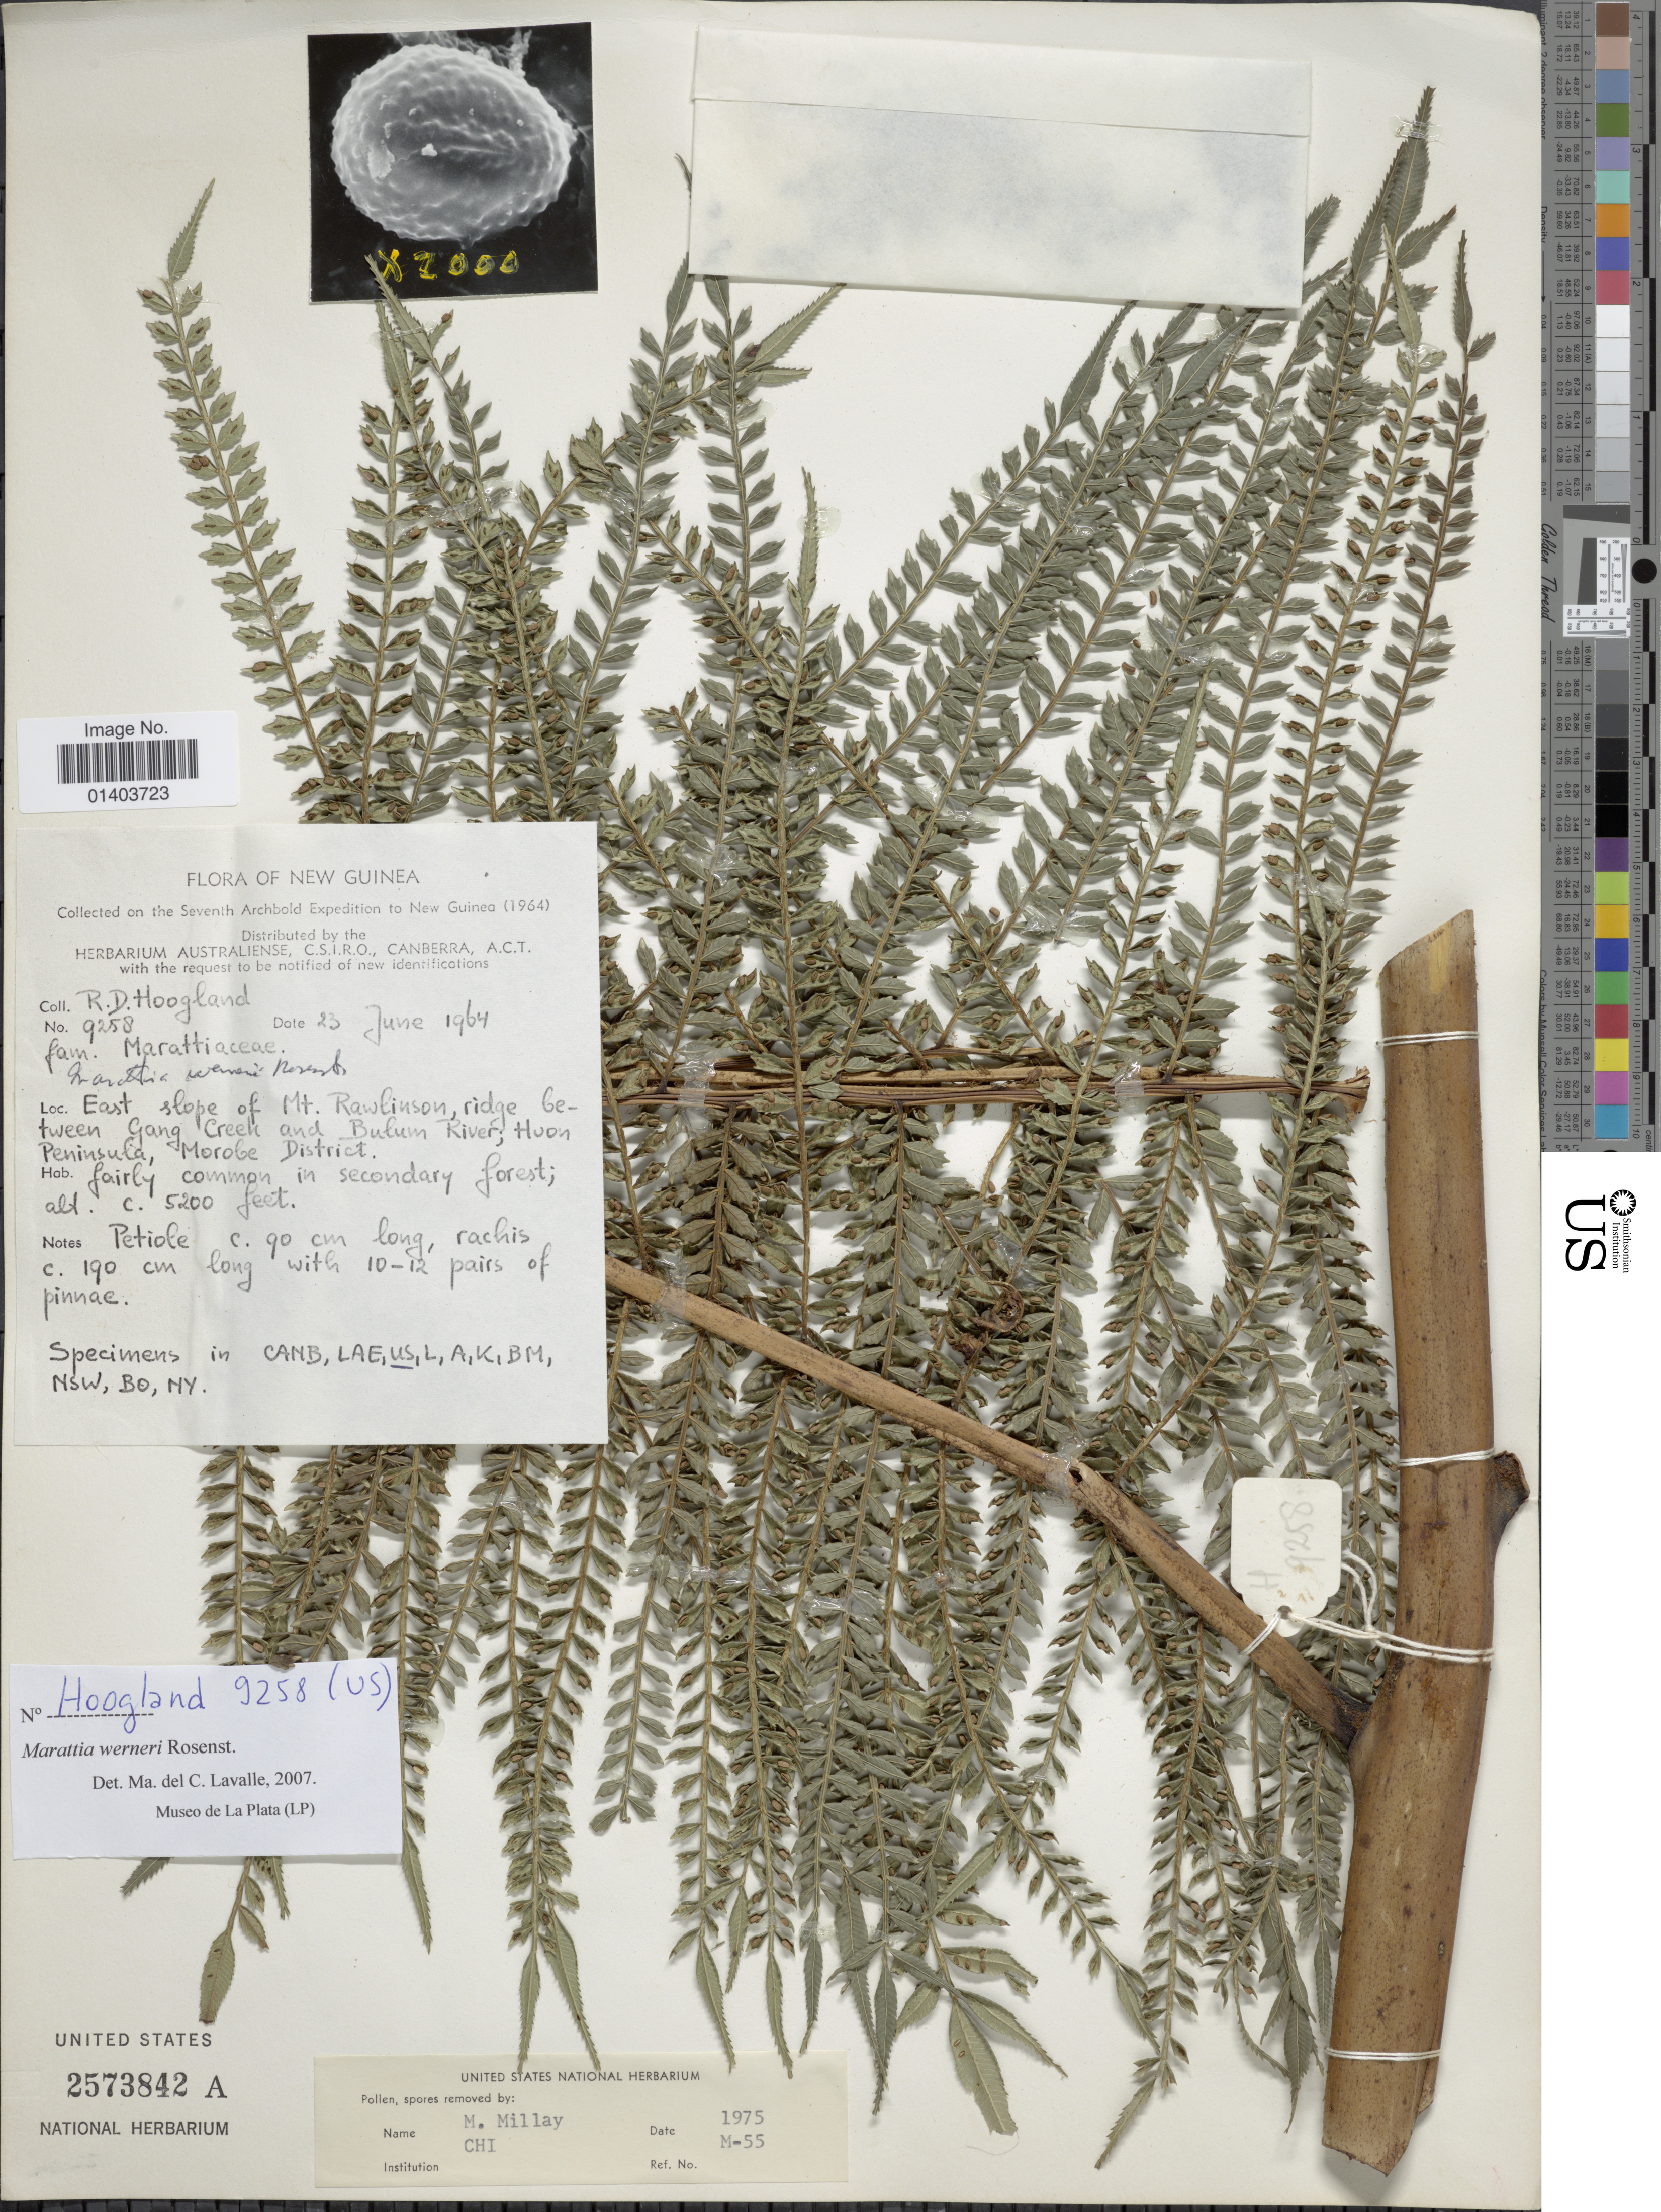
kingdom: Plantae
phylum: Tracheophyta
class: Polypodiopsida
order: Marattiales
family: Marattiaceae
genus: Ptisana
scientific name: Ptisana melanesica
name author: (Kuhn) Murdock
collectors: R. D. Hoogland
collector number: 9258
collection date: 1964-06-23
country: Papua New Guinea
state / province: Morobe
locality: New Guinea, East slope of Mt Rawlinson, ridge between Gang Creek and Bulum River; Huon Peninsula, Morobe District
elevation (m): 1585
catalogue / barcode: US 2573842A